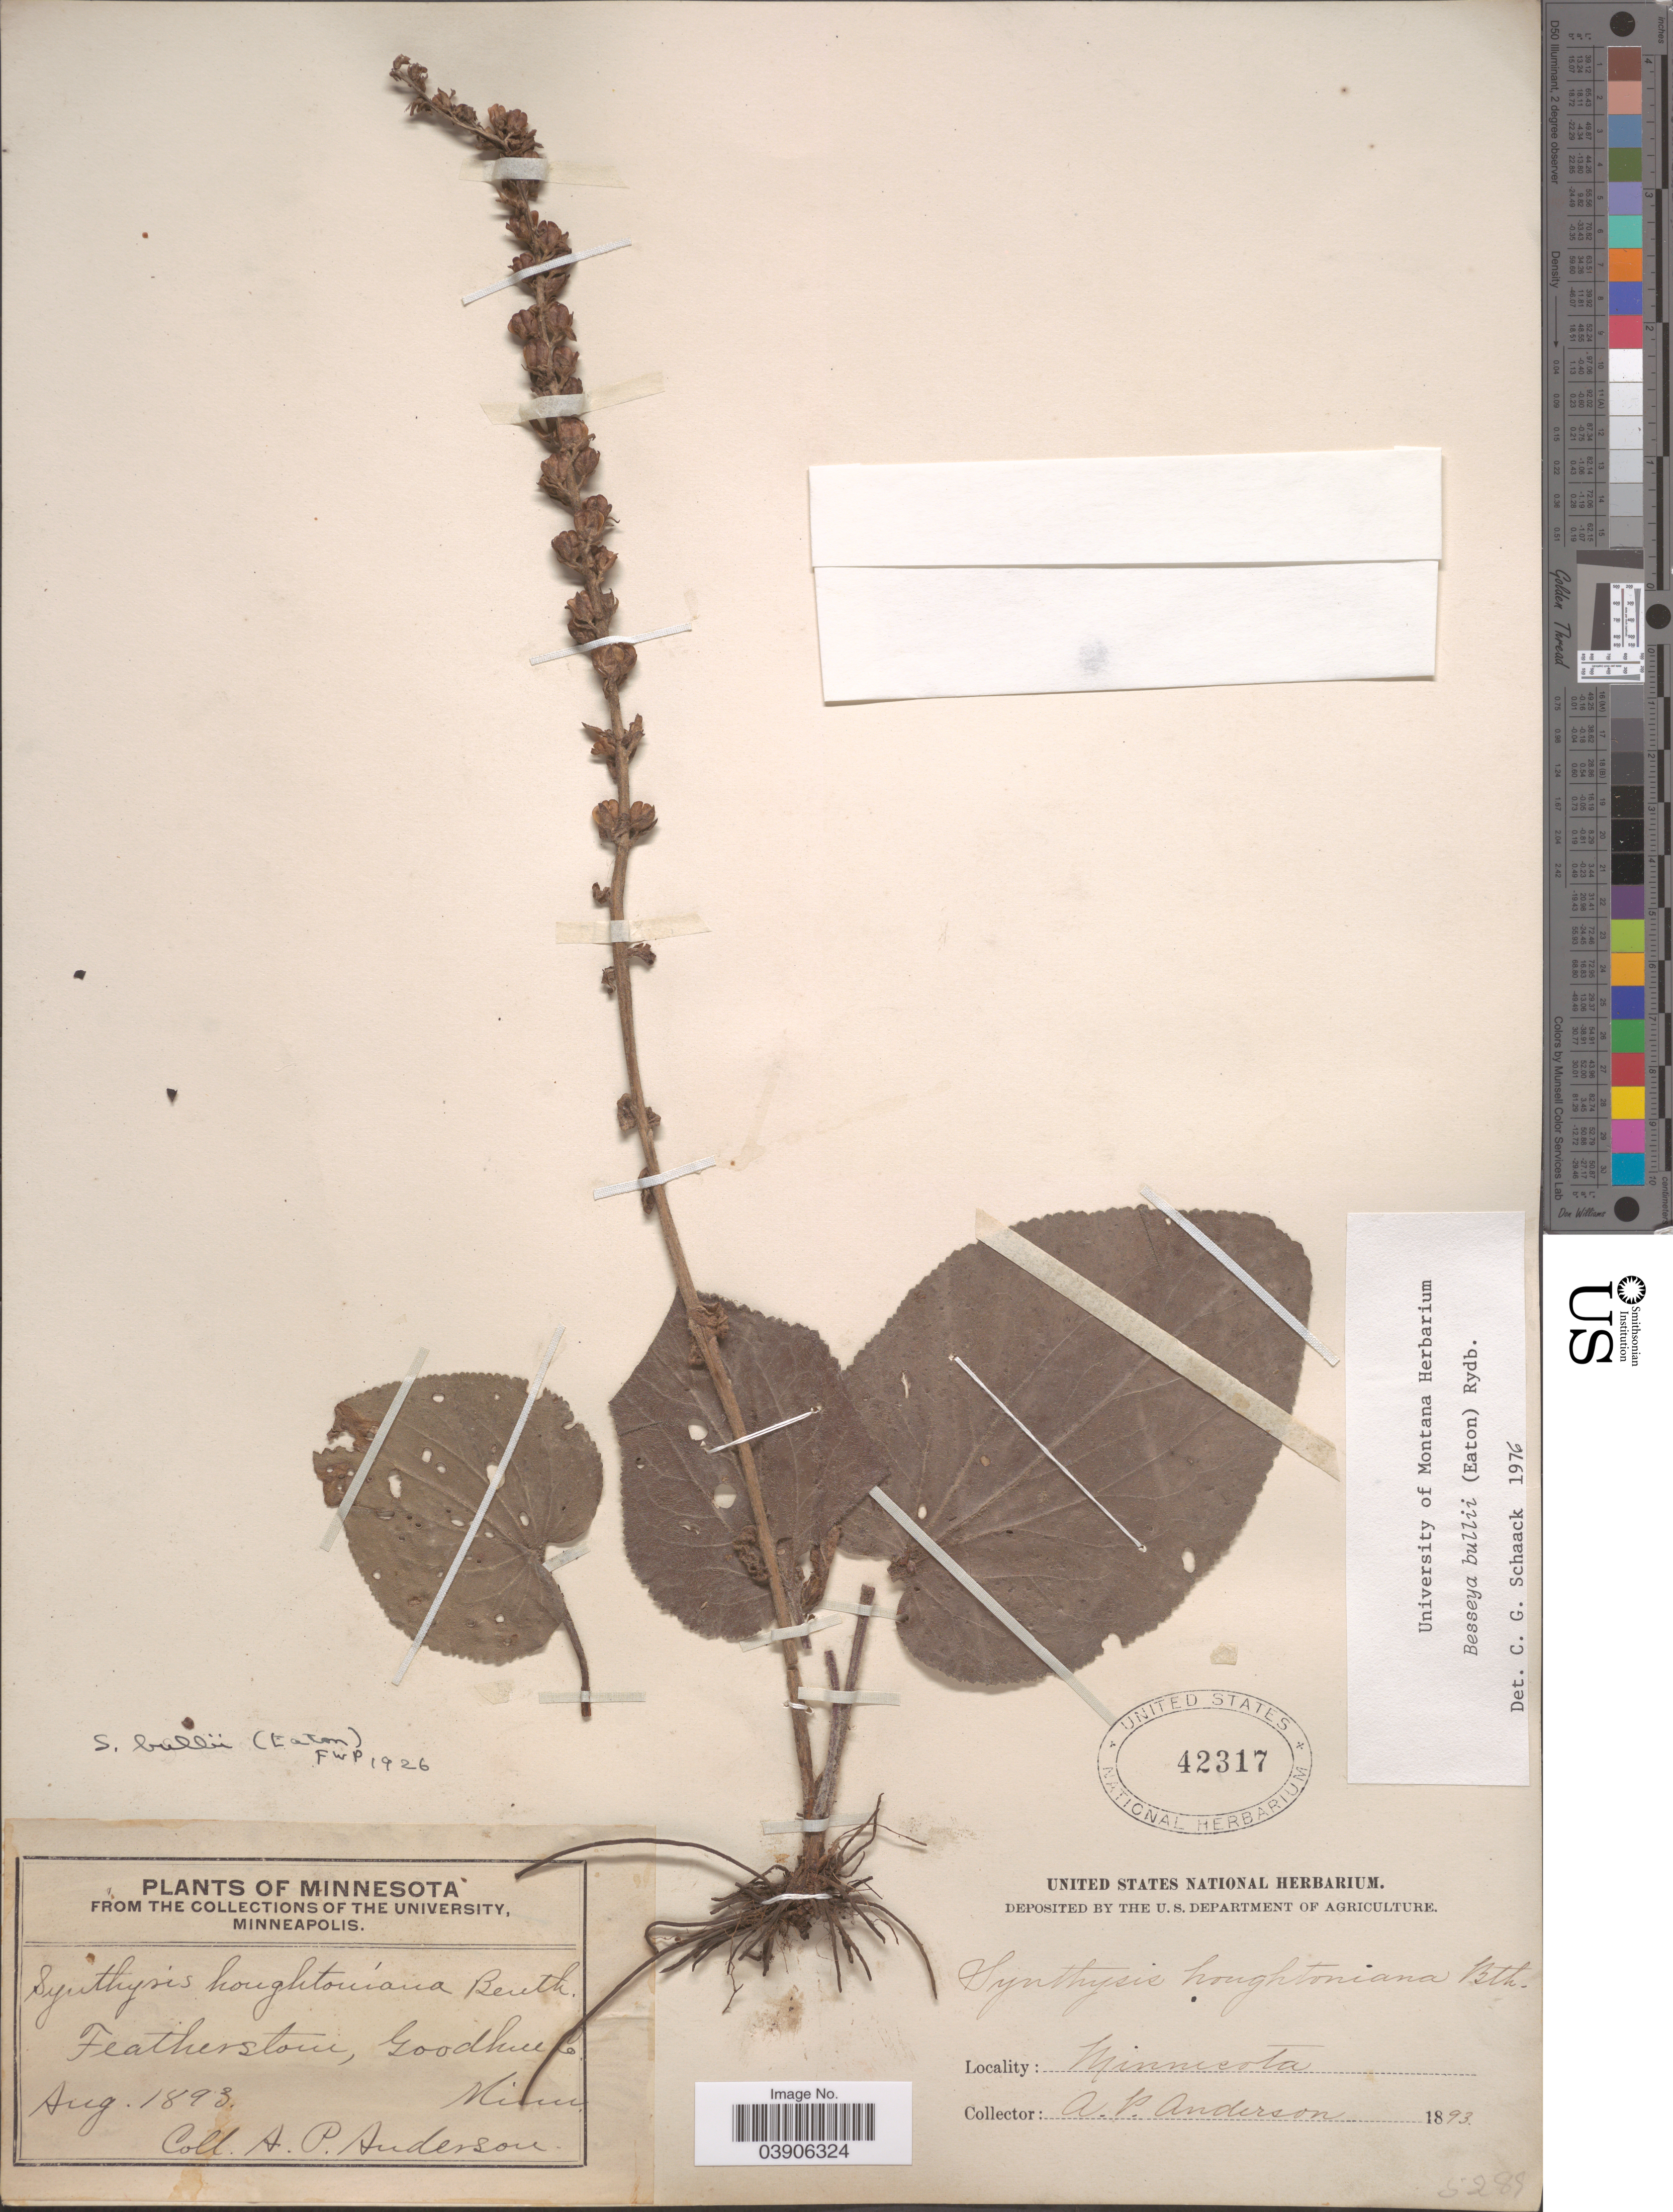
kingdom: Plantae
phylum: Tracheophyta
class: Magnoliopsida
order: Lamiales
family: Plantaginaceae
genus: Synthyris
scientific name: Synthyris bullii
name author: (Eaton) A. Heller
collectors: A. P. Anderson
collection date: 1893-08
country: United States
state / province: Minnesota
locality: Featherstone, Goodhill Co.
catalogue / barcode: US 42317